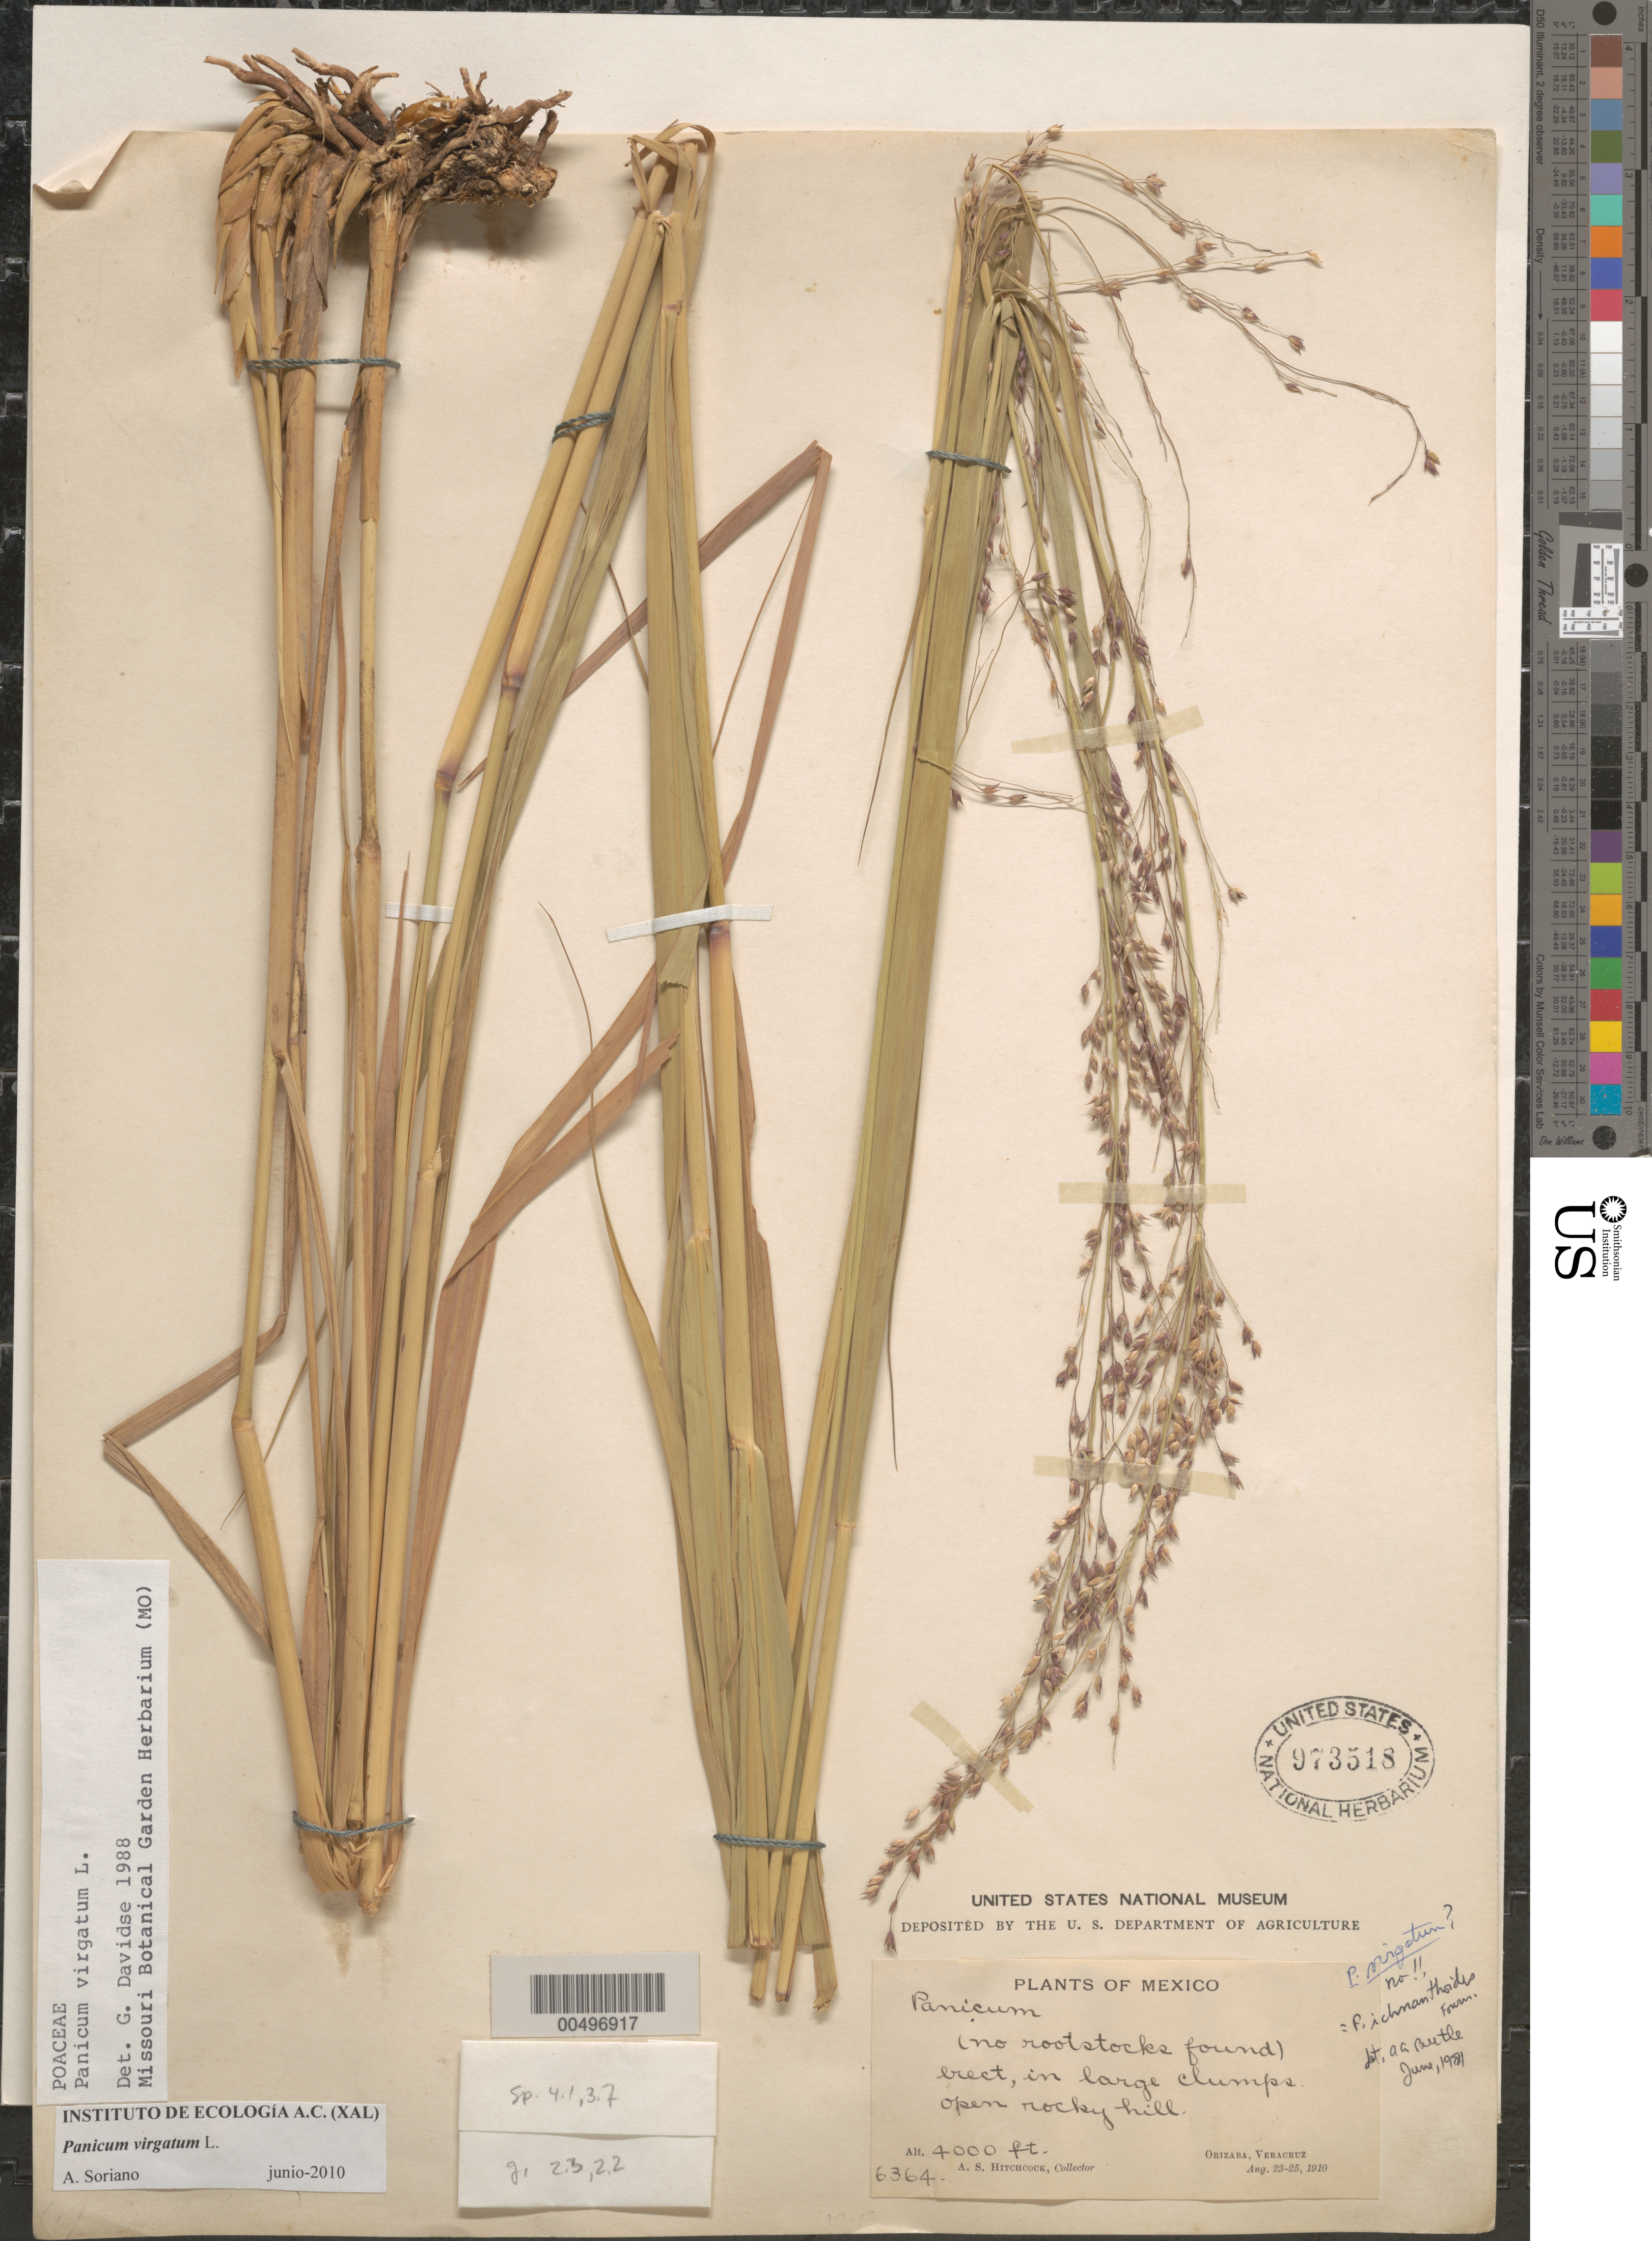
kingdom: Plantae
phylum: Tracheophyta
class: Liliopsida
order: Poales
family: Poaceae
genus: Panicum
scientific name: Panicum virgatum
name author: L.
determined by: Davidse, Gerrit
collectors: A. S. Hitchcock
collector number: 6364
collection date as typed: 23 Aug 1910 to 25 Aug 1910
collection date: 1910-08-23/1910-08-25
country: Mexico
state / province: Veracruz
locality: Orizaba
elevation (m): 1219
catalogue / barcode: US 973518